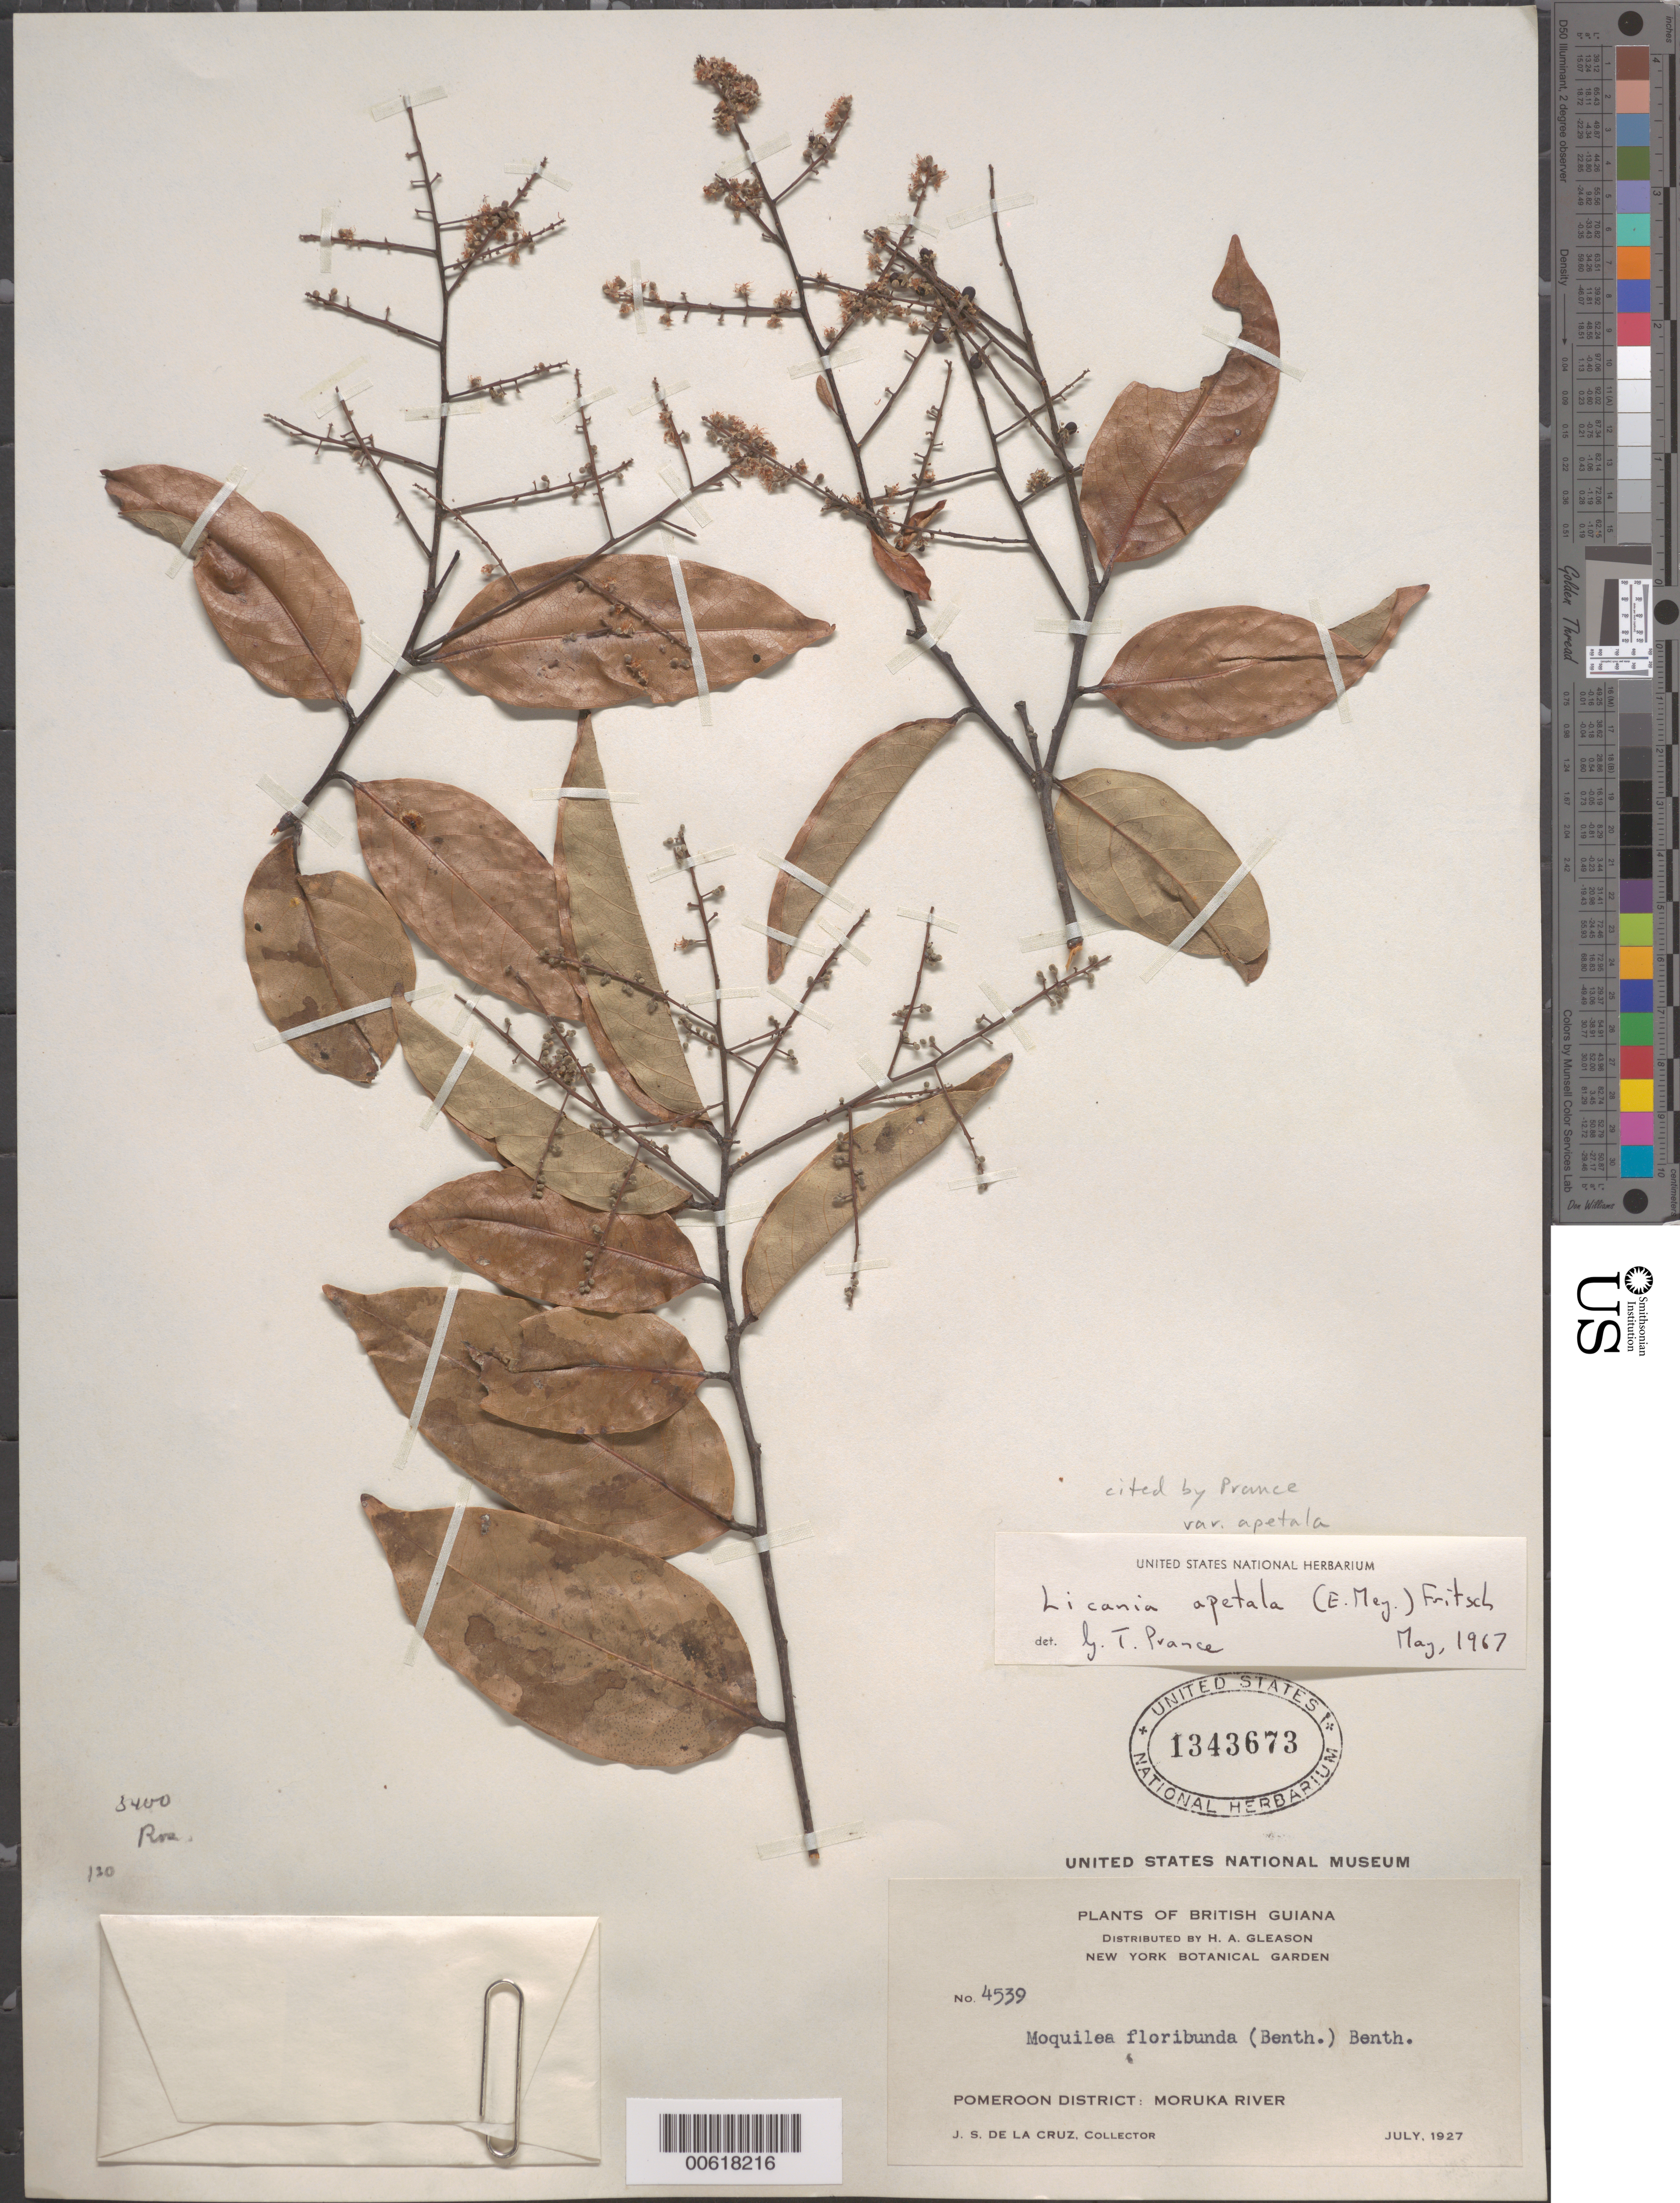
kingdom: Plantae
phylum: Tracheophyta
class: Magnoliopsida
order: Malpighiales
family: Chrysobalanaceae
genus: Leptobalanus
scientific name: Leptobalanus apetalus var. apetalus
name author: (E. Mey.) Sothers & Prance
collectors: J. S. de la Cruz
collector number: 4539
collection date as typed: Jul-27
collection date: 1927-07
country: Guyana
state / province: Barima-Waini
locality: Moruka R., Pomeroon Dist.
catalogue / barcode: US 1343673